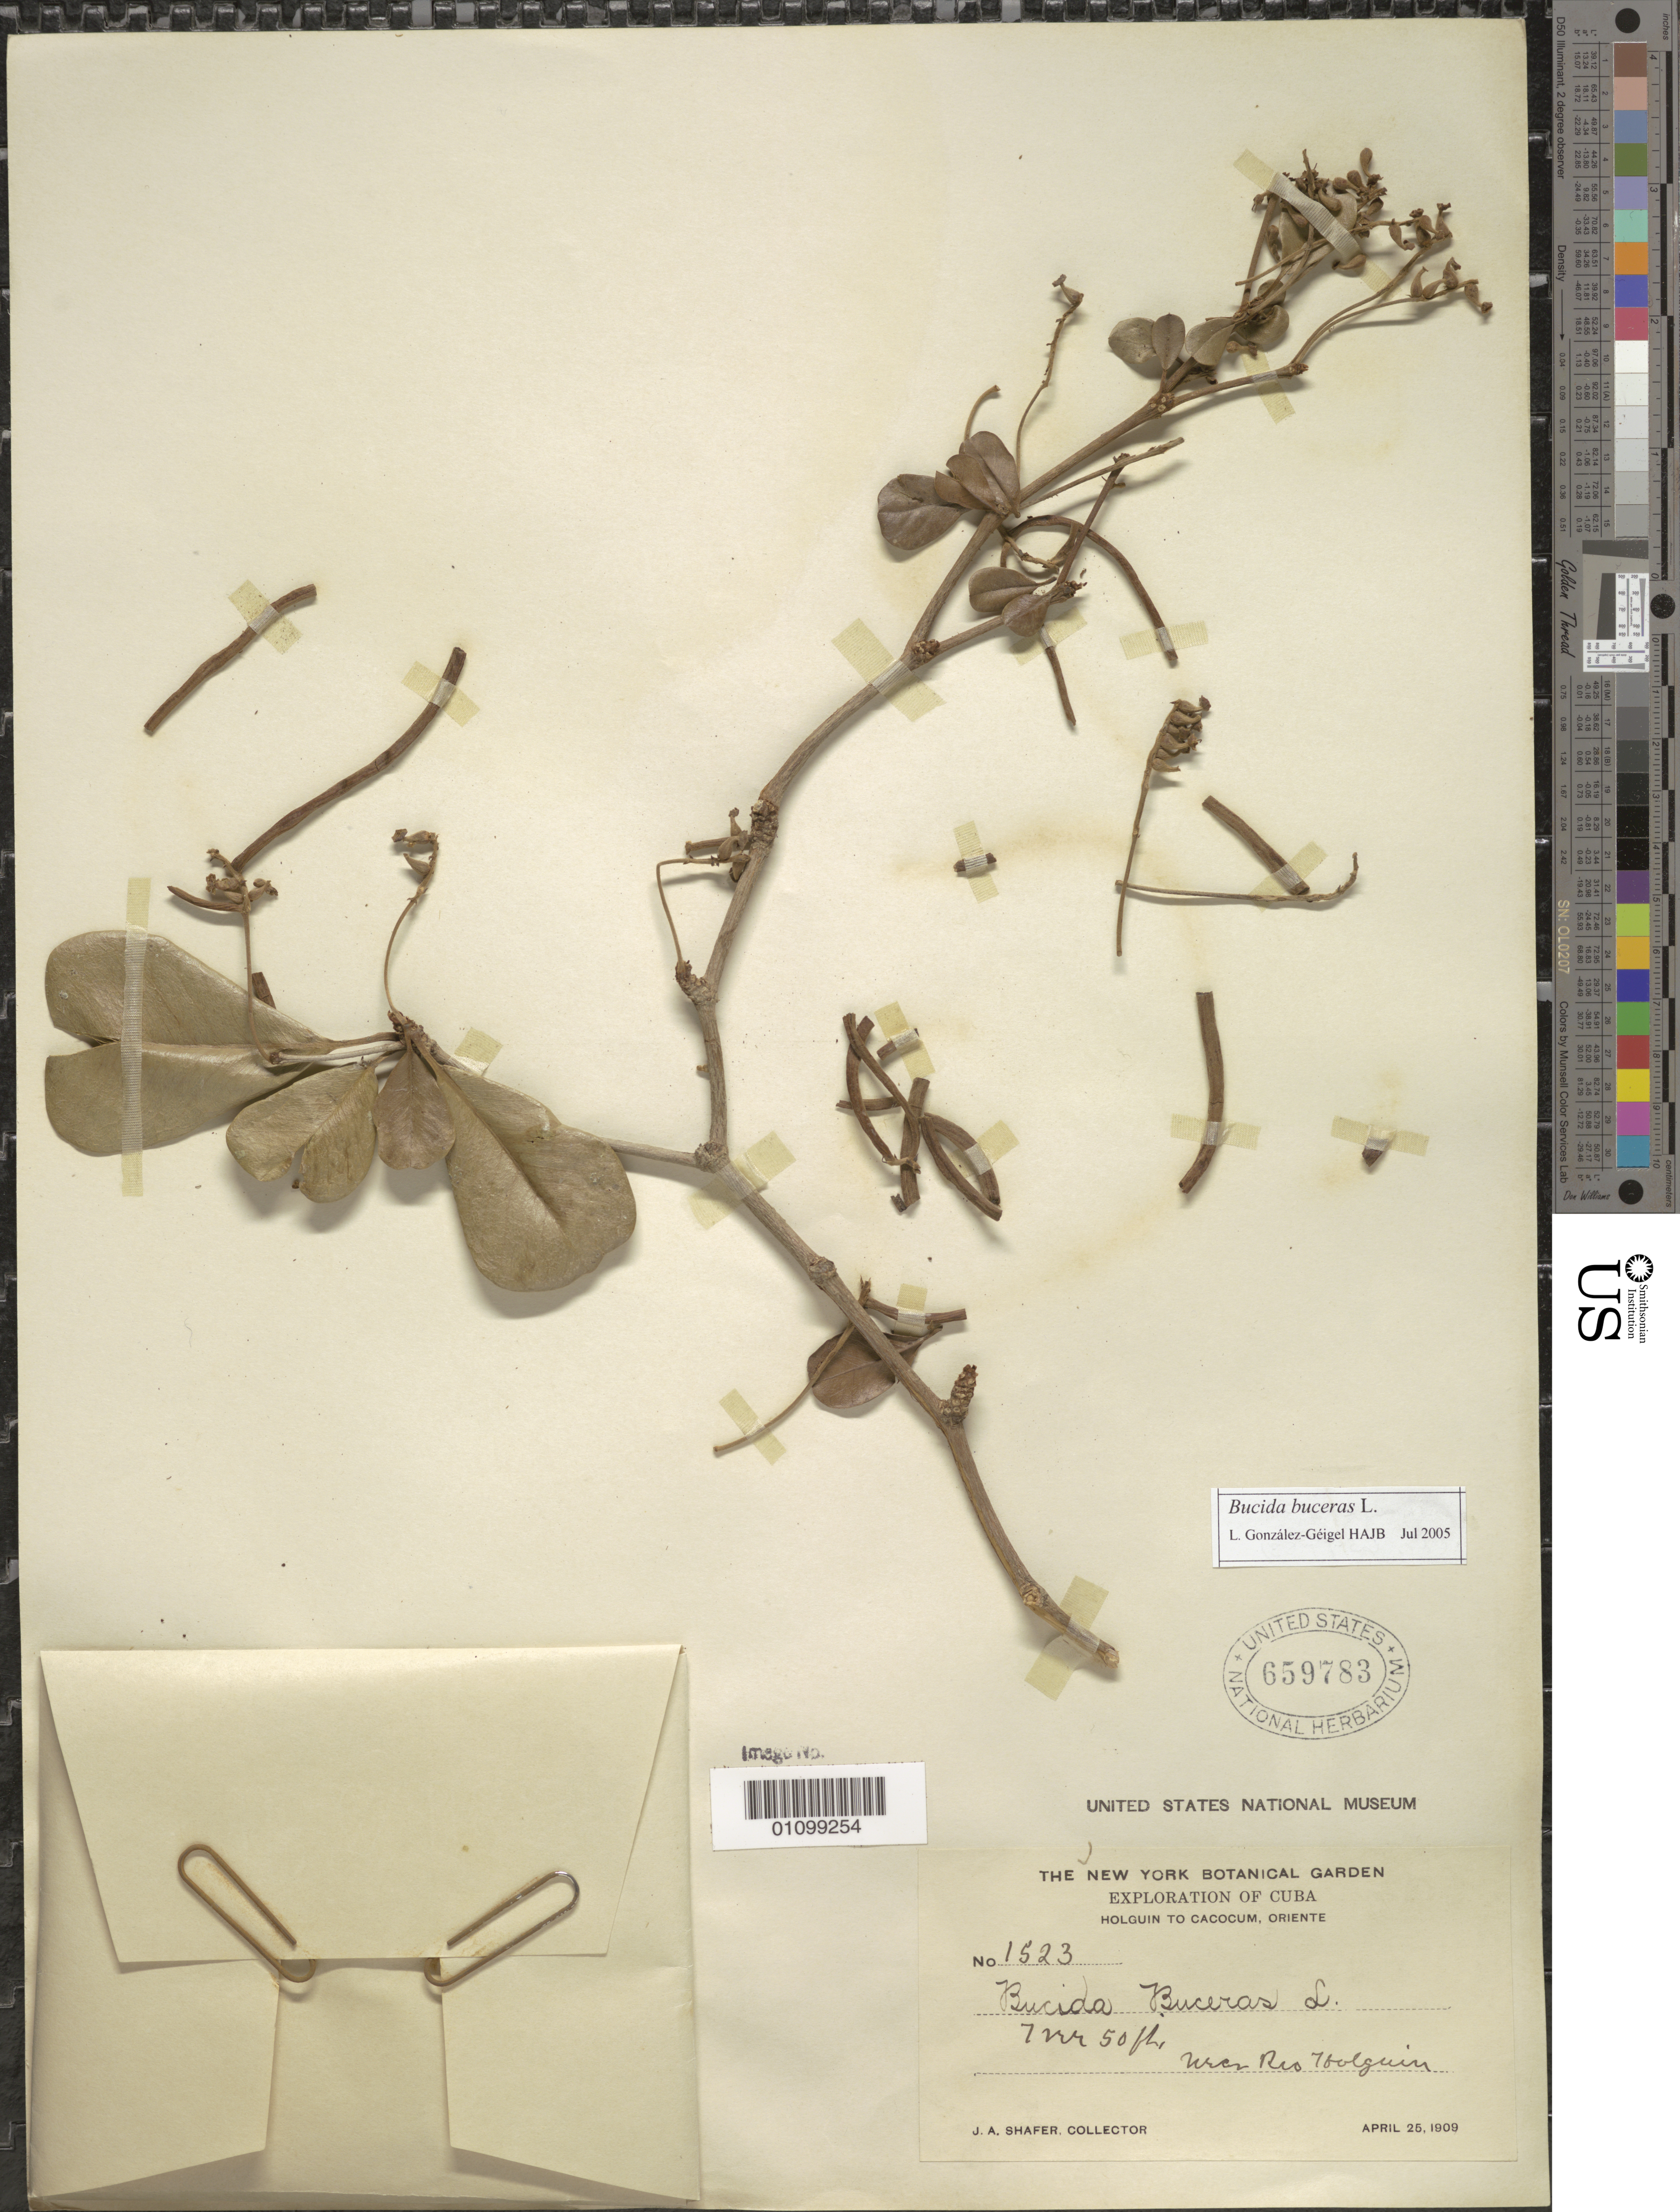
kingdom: Plantae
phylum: Tracheophyta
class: Magnoliopsida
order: Myrtales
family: Combretaceae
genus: Terminalia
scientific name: Terminalia buceras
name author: (L.) C. Wright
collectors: J. A. Shafer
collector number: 1523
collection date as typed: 25 Apr 1909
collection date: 1909-04-25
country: Cuba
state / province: Holguín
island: Cuba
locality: Near Rio Holguin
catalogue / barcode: US 659783